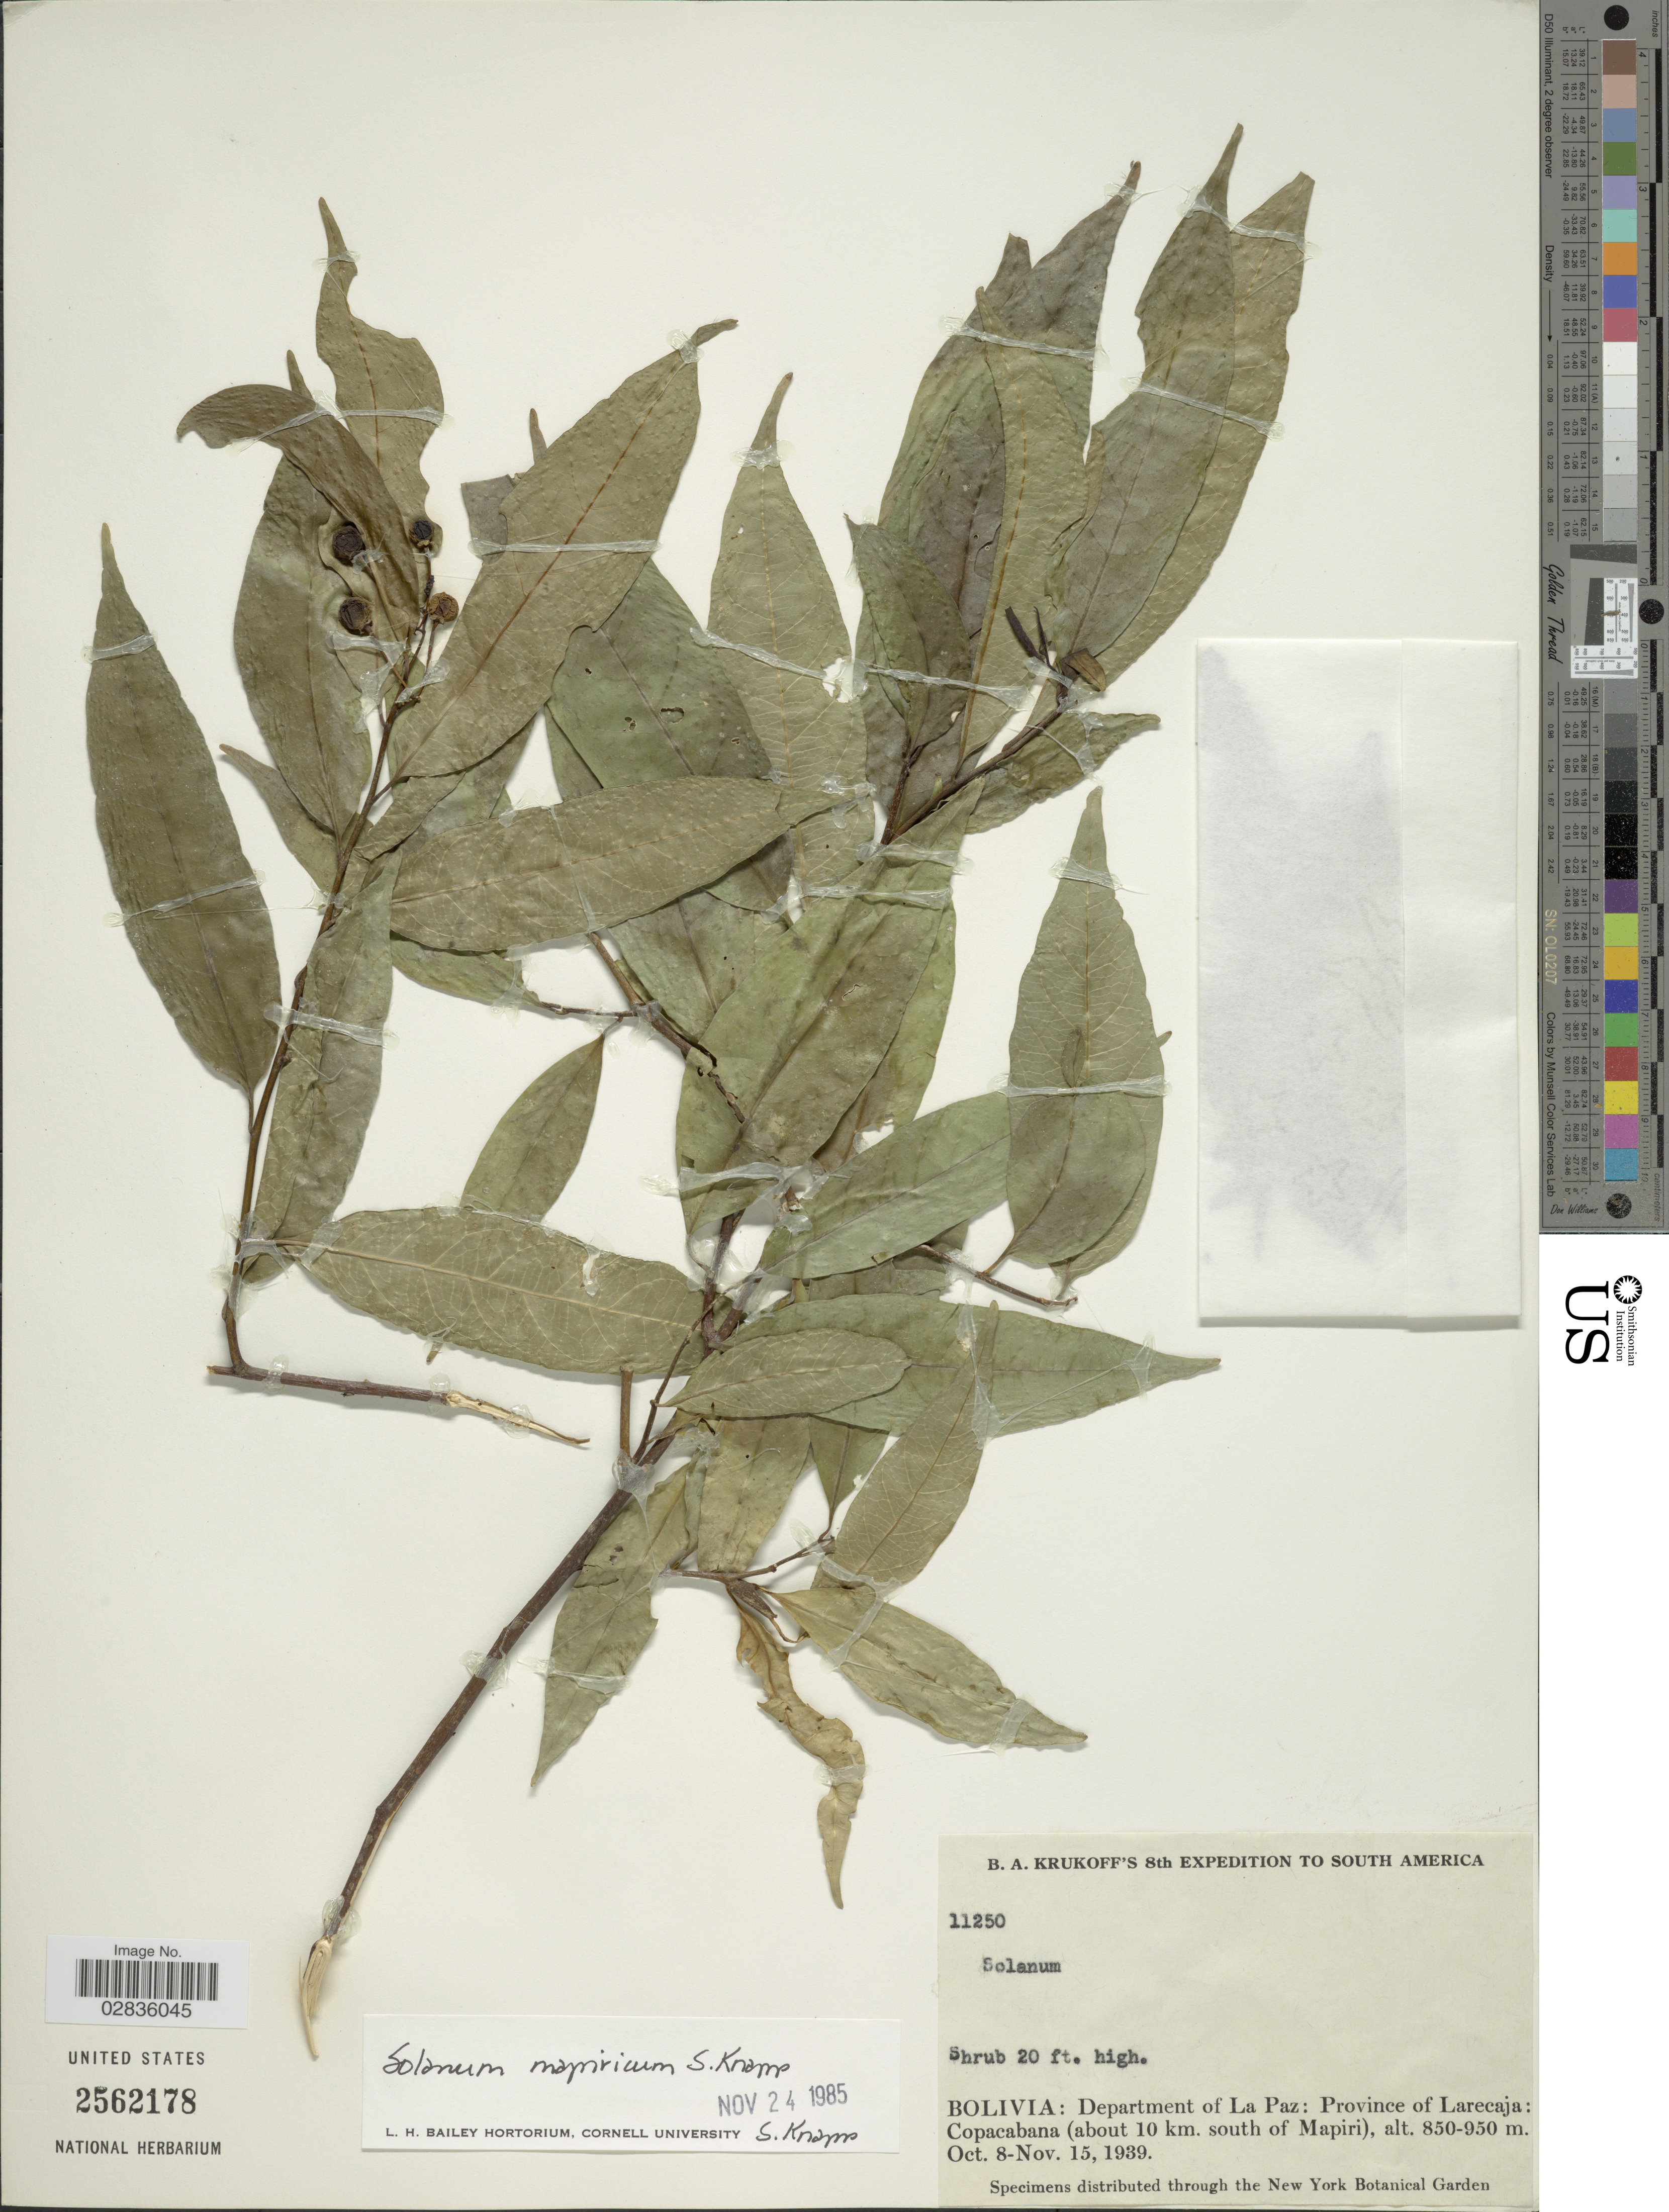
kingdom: Plantae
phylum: Tracheophyta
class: Magnoliopsida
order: Solanales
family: Solanaceae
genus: Solanum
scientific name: Solanum mapiricum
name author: S. Knapp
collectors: B. A. Krukoff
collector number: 11250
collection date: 1939-10-08/1939-11-15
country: Bolivia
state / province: La Paz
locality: Department of La Paz: Province of Larecaja: Copacabana (about 10 km. south of Mapiri).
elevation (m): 850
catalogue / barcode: US 2562178